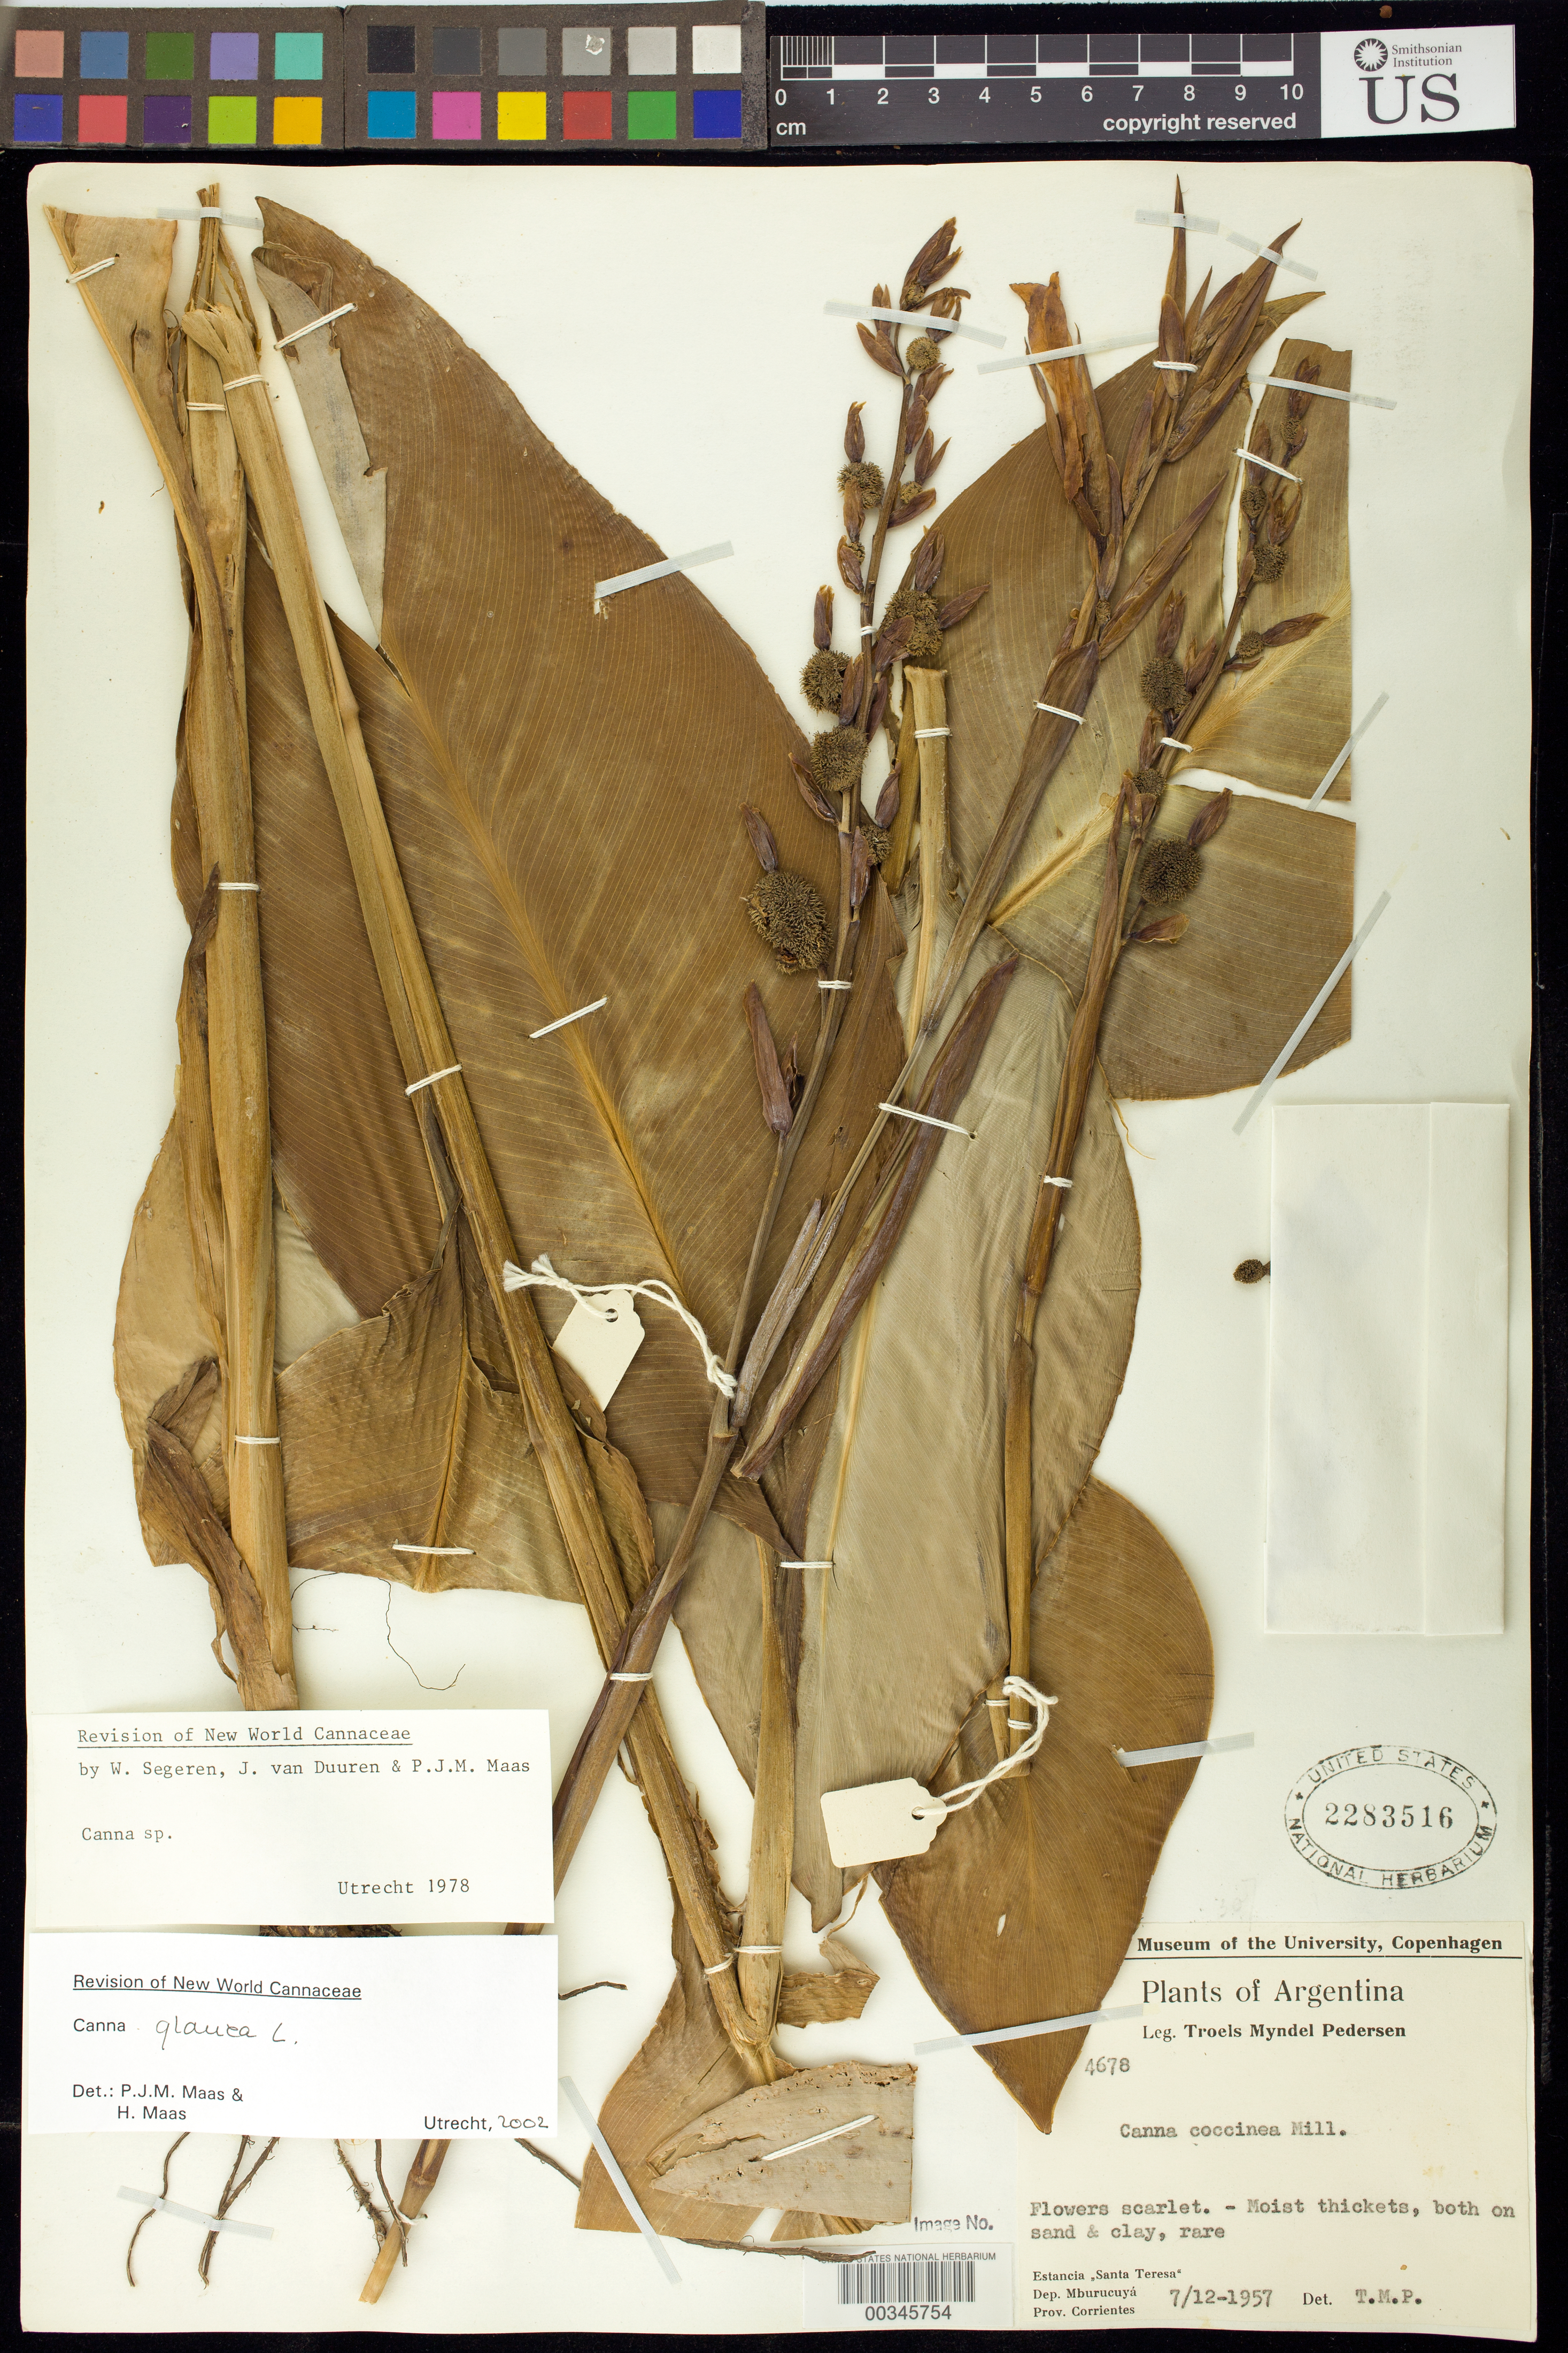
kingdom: Plantae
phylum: Tracheophyta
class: Liliopsida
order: Zingiberales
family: Cannaceae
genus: Canna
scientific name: Canna glauca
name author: L.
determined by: Maas, Paul J. M.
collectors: T. M. Pedersen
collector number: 4678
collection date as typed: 12 Jul 1957 or Jul 12 1957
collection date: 1957-07-12 or 1957-12-07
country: Argentina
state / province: Corrientes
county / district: Mburucuyá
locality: Estancia Santa Teresa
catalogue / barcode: US 2283516